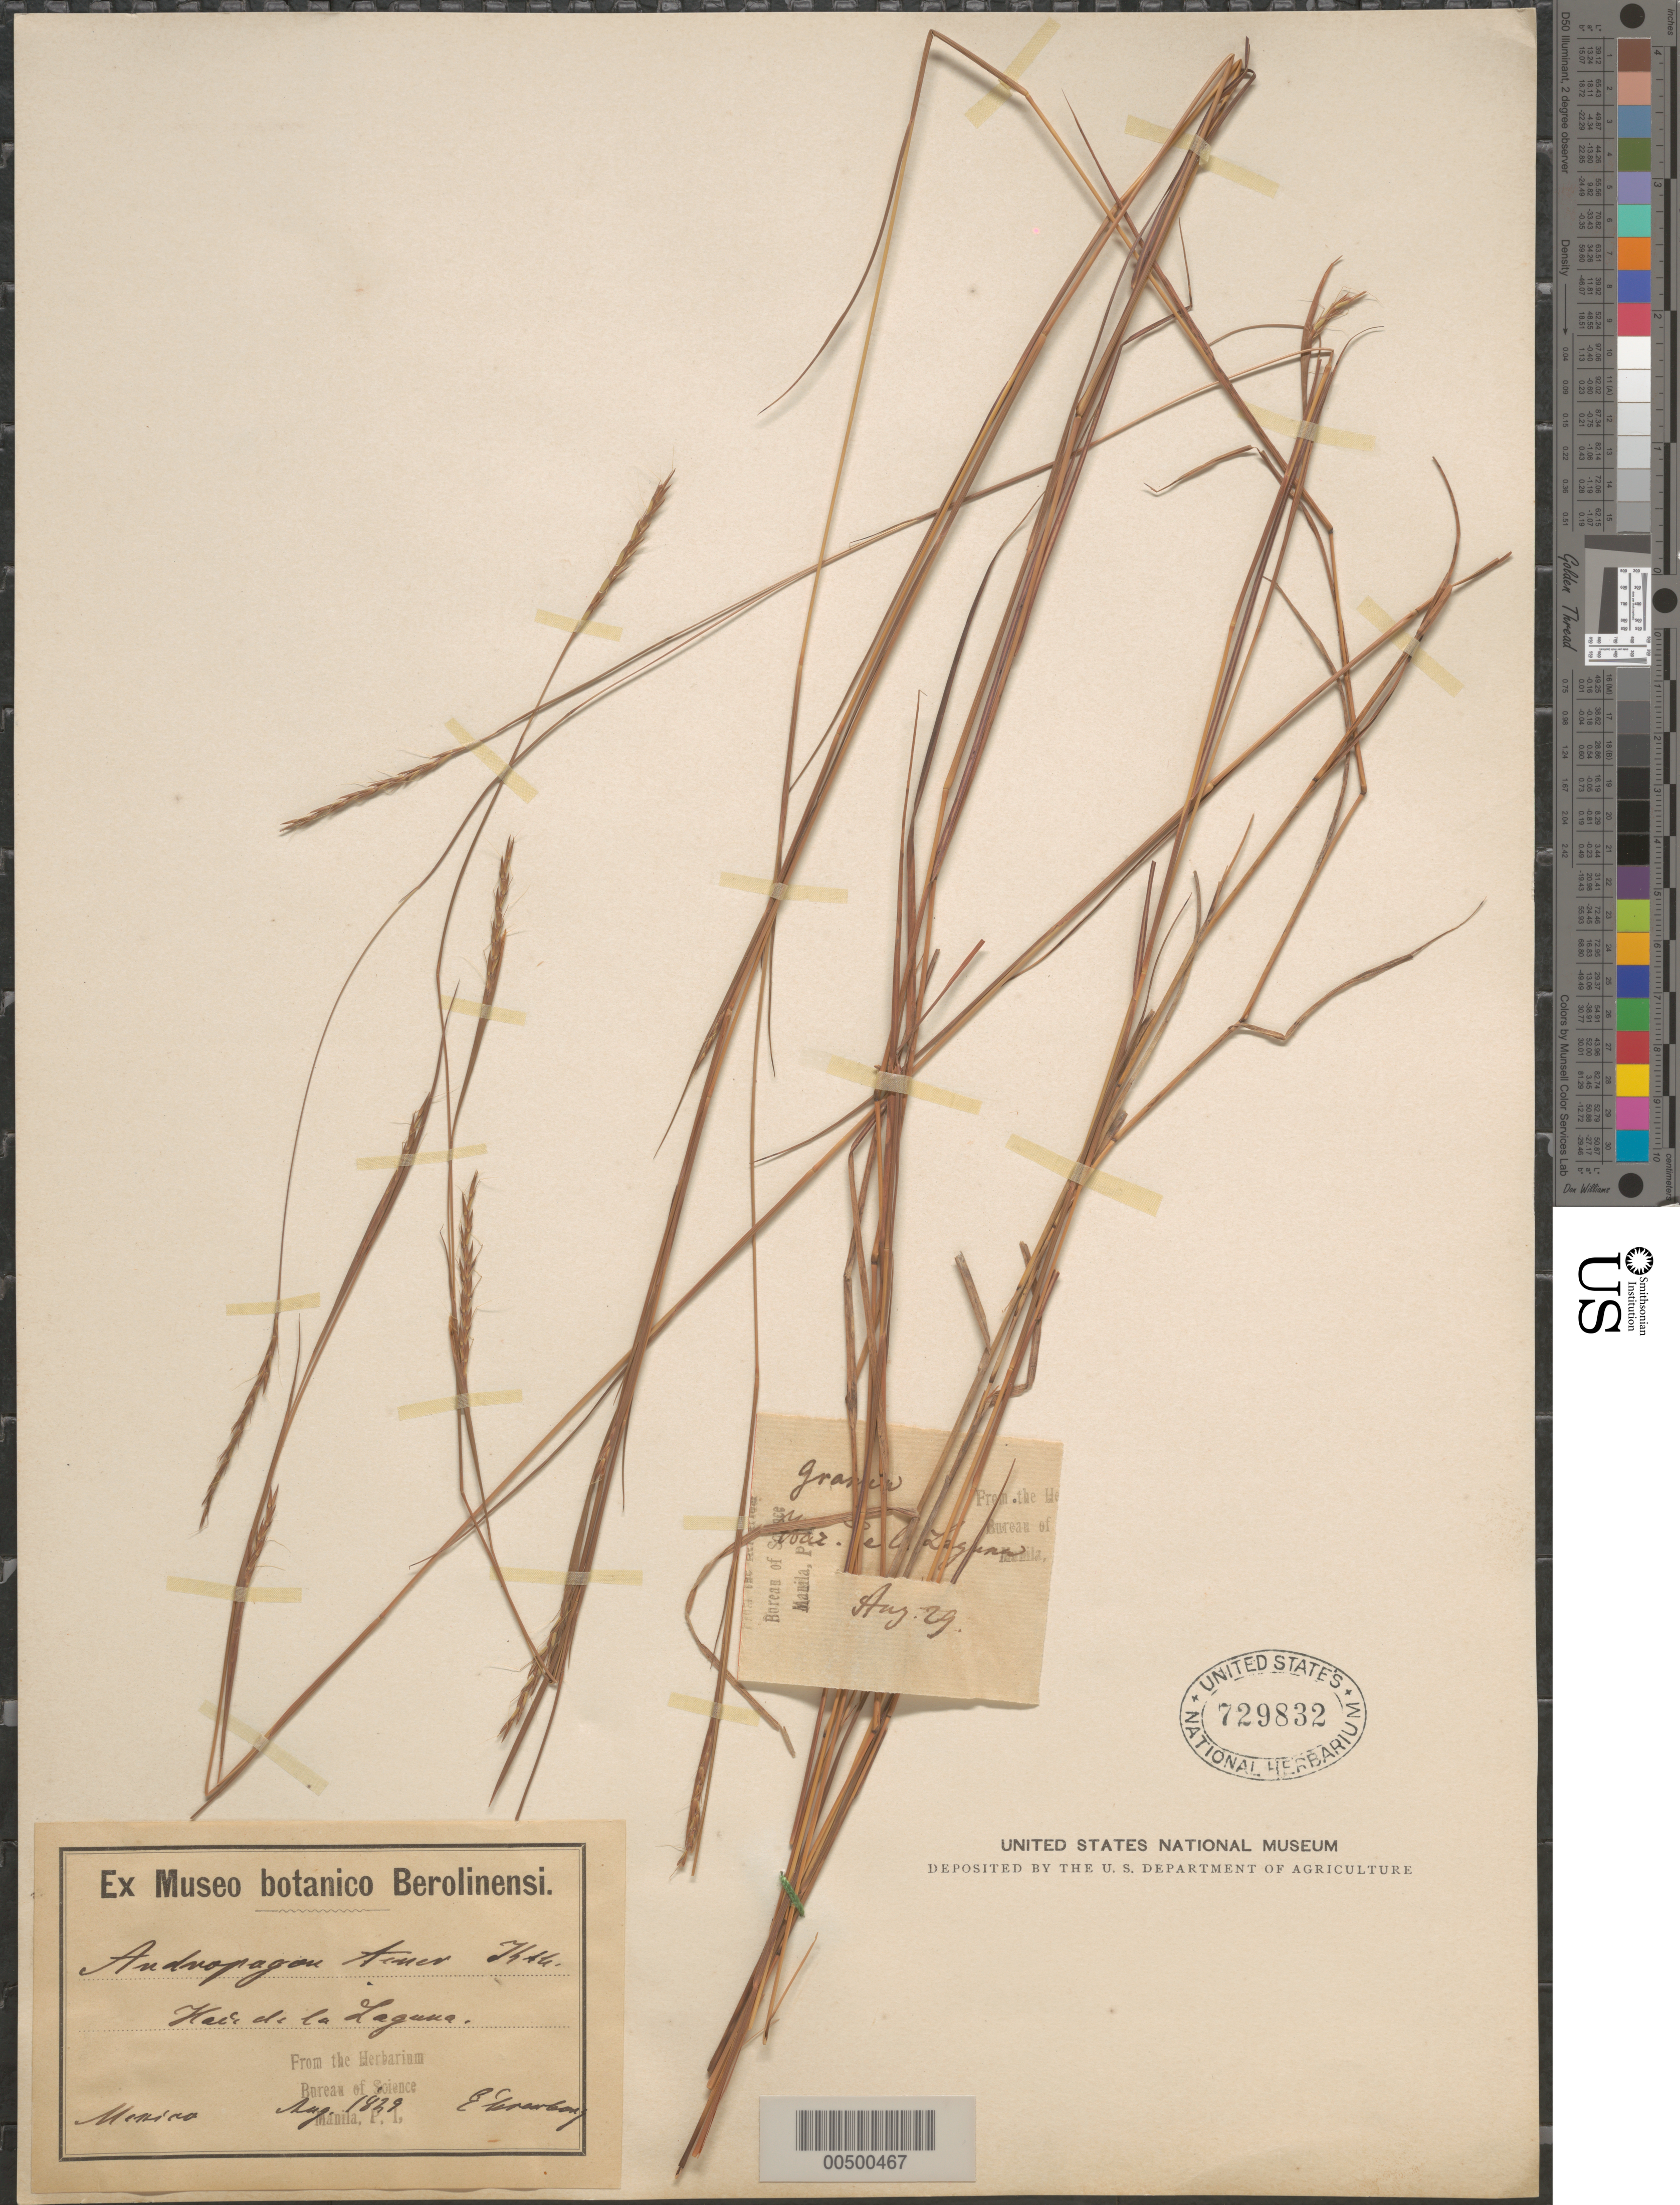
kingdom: Plantae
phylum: Tracheophyta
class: Liliopsida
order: Poales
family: Poaceae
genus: Schizachyrium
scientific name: Schizachyrium tenerum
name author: Nees in Mart.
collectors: -. Illegible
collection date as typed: Aug 1829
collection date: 1829-08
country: Mexico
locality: Hacienda de la Laguna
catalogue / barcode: US 729832